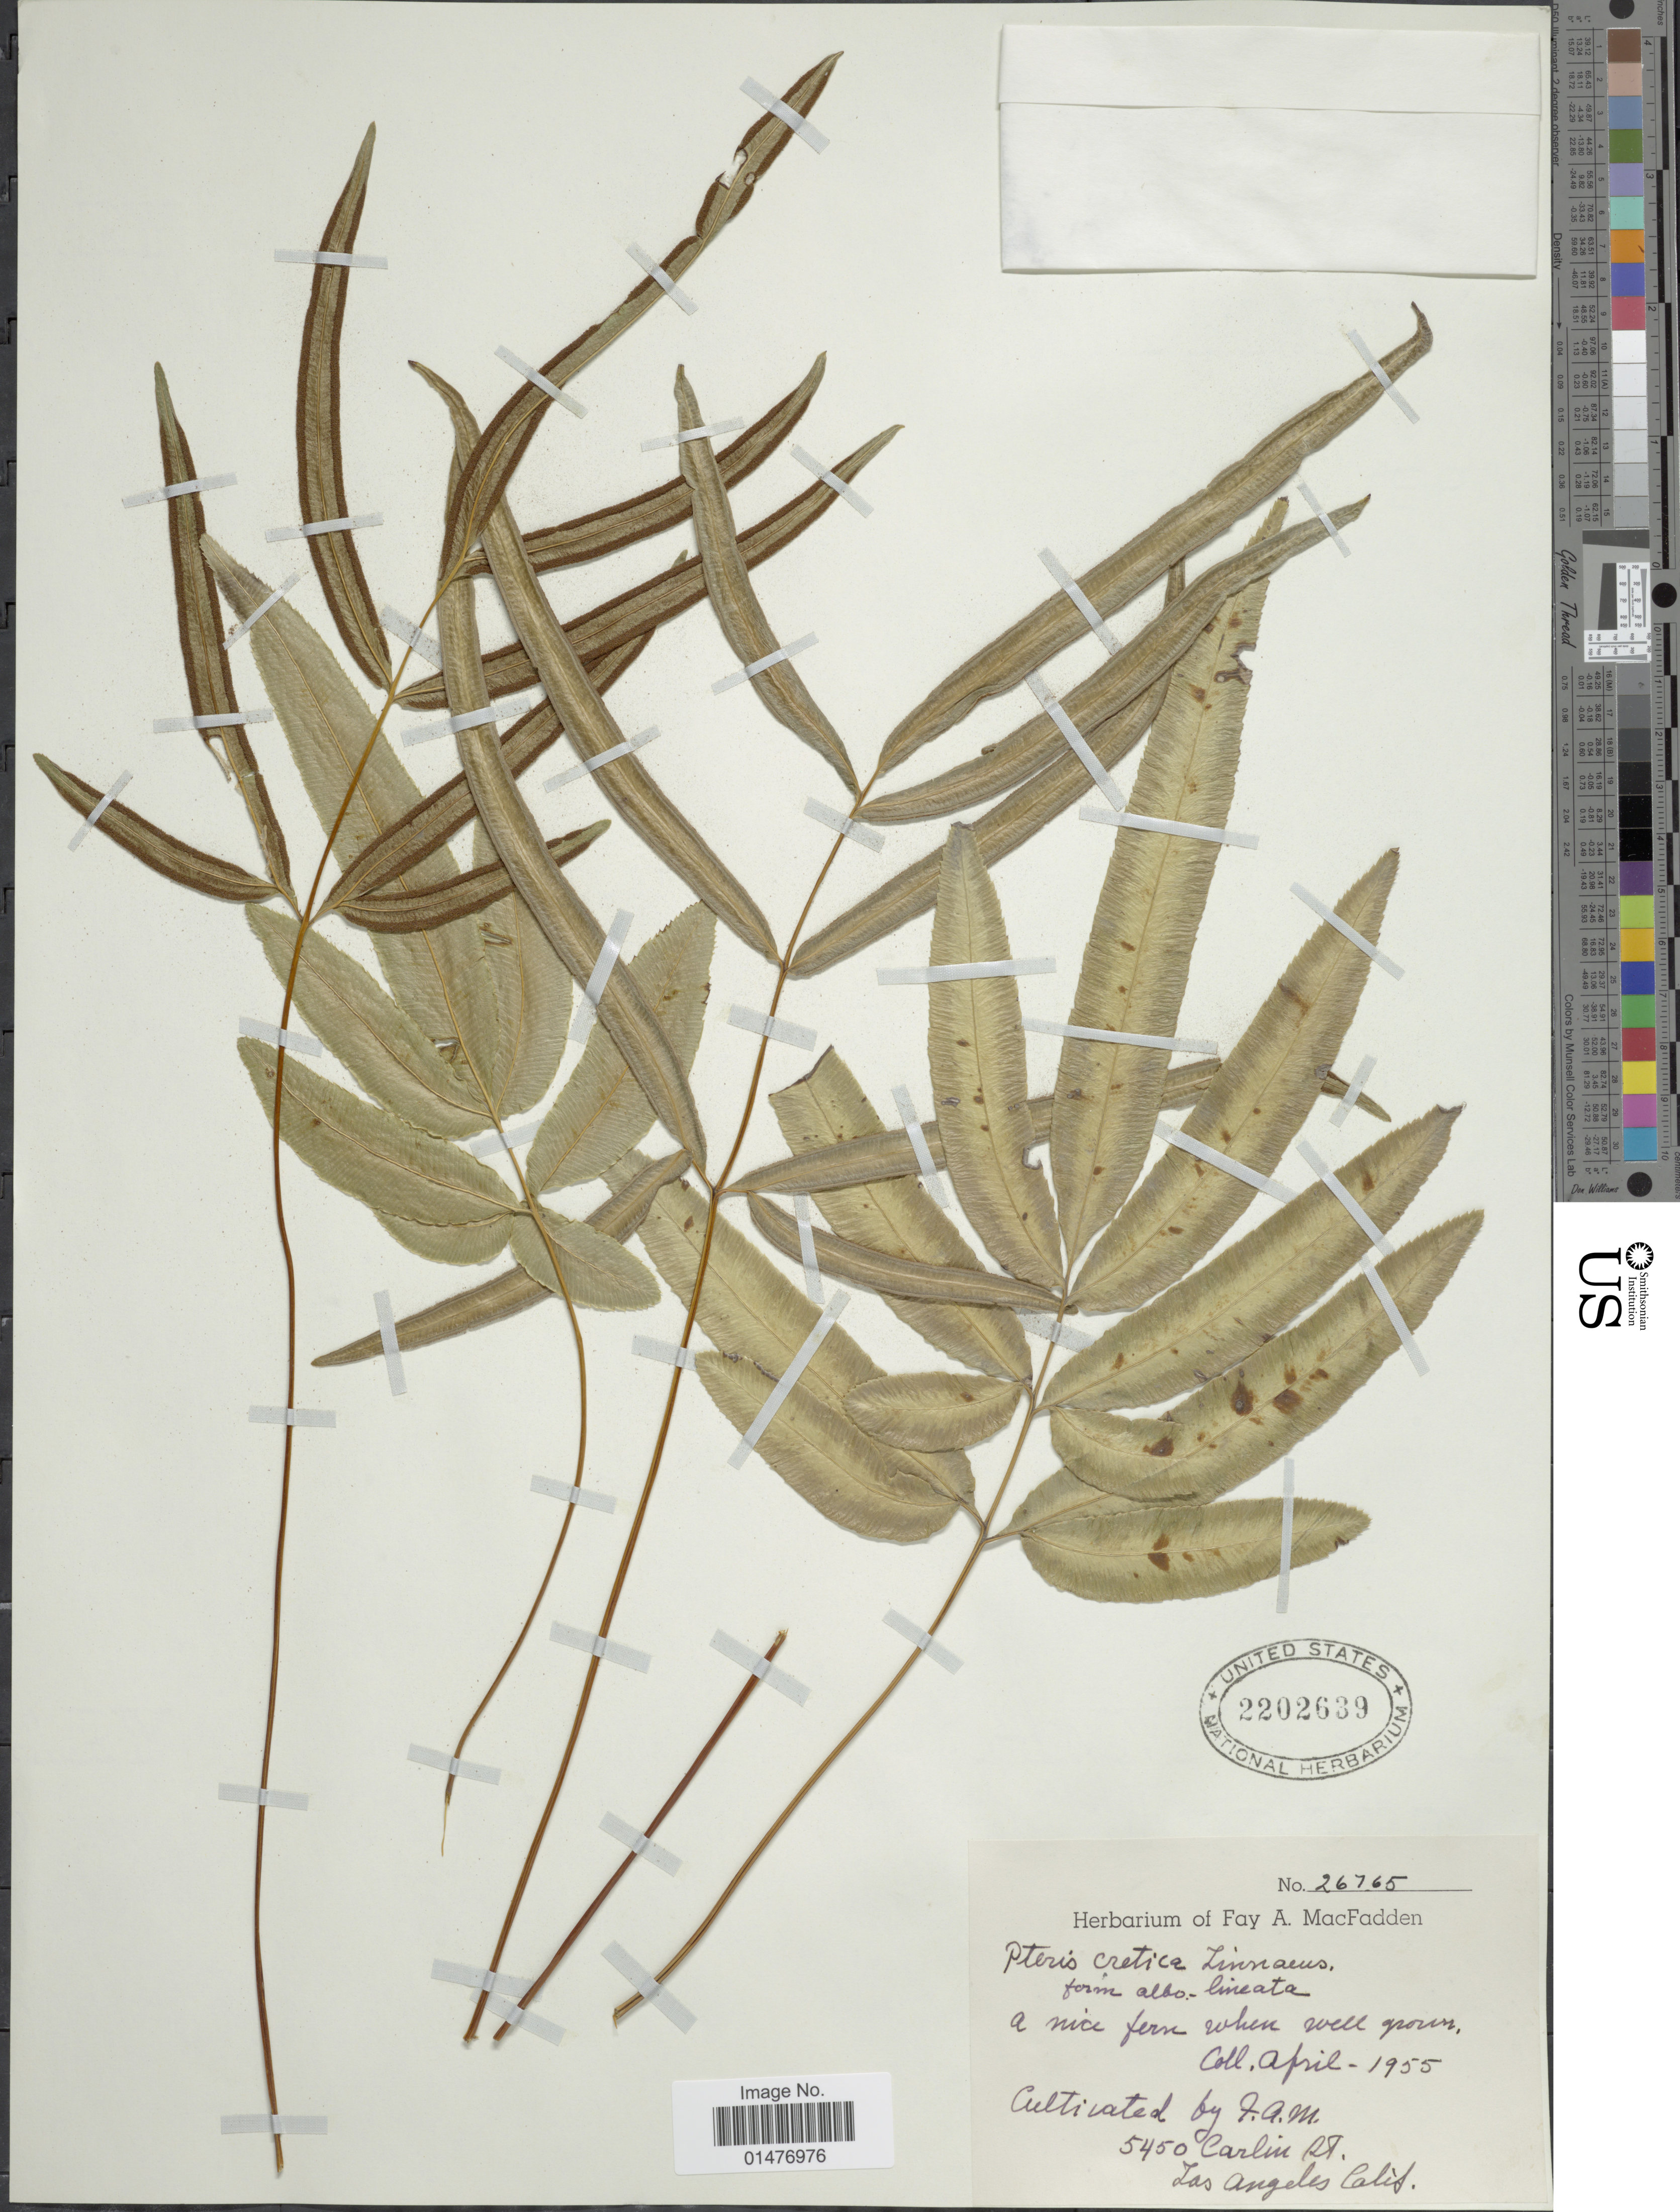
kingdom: Plantae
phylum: Tracheophyta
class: Polypodiopsida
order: Polypodiales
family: Pteridaceae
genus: Pteris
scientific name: Pteris cretica var. albolineata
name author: Hook.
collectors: F. MacFadden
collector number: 26765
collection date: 1955-04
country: United States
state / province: California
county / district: Los Angeles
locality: Los Angeles, 5450 Carlin St. Los Angeles Calif.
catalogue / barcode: US 2202639